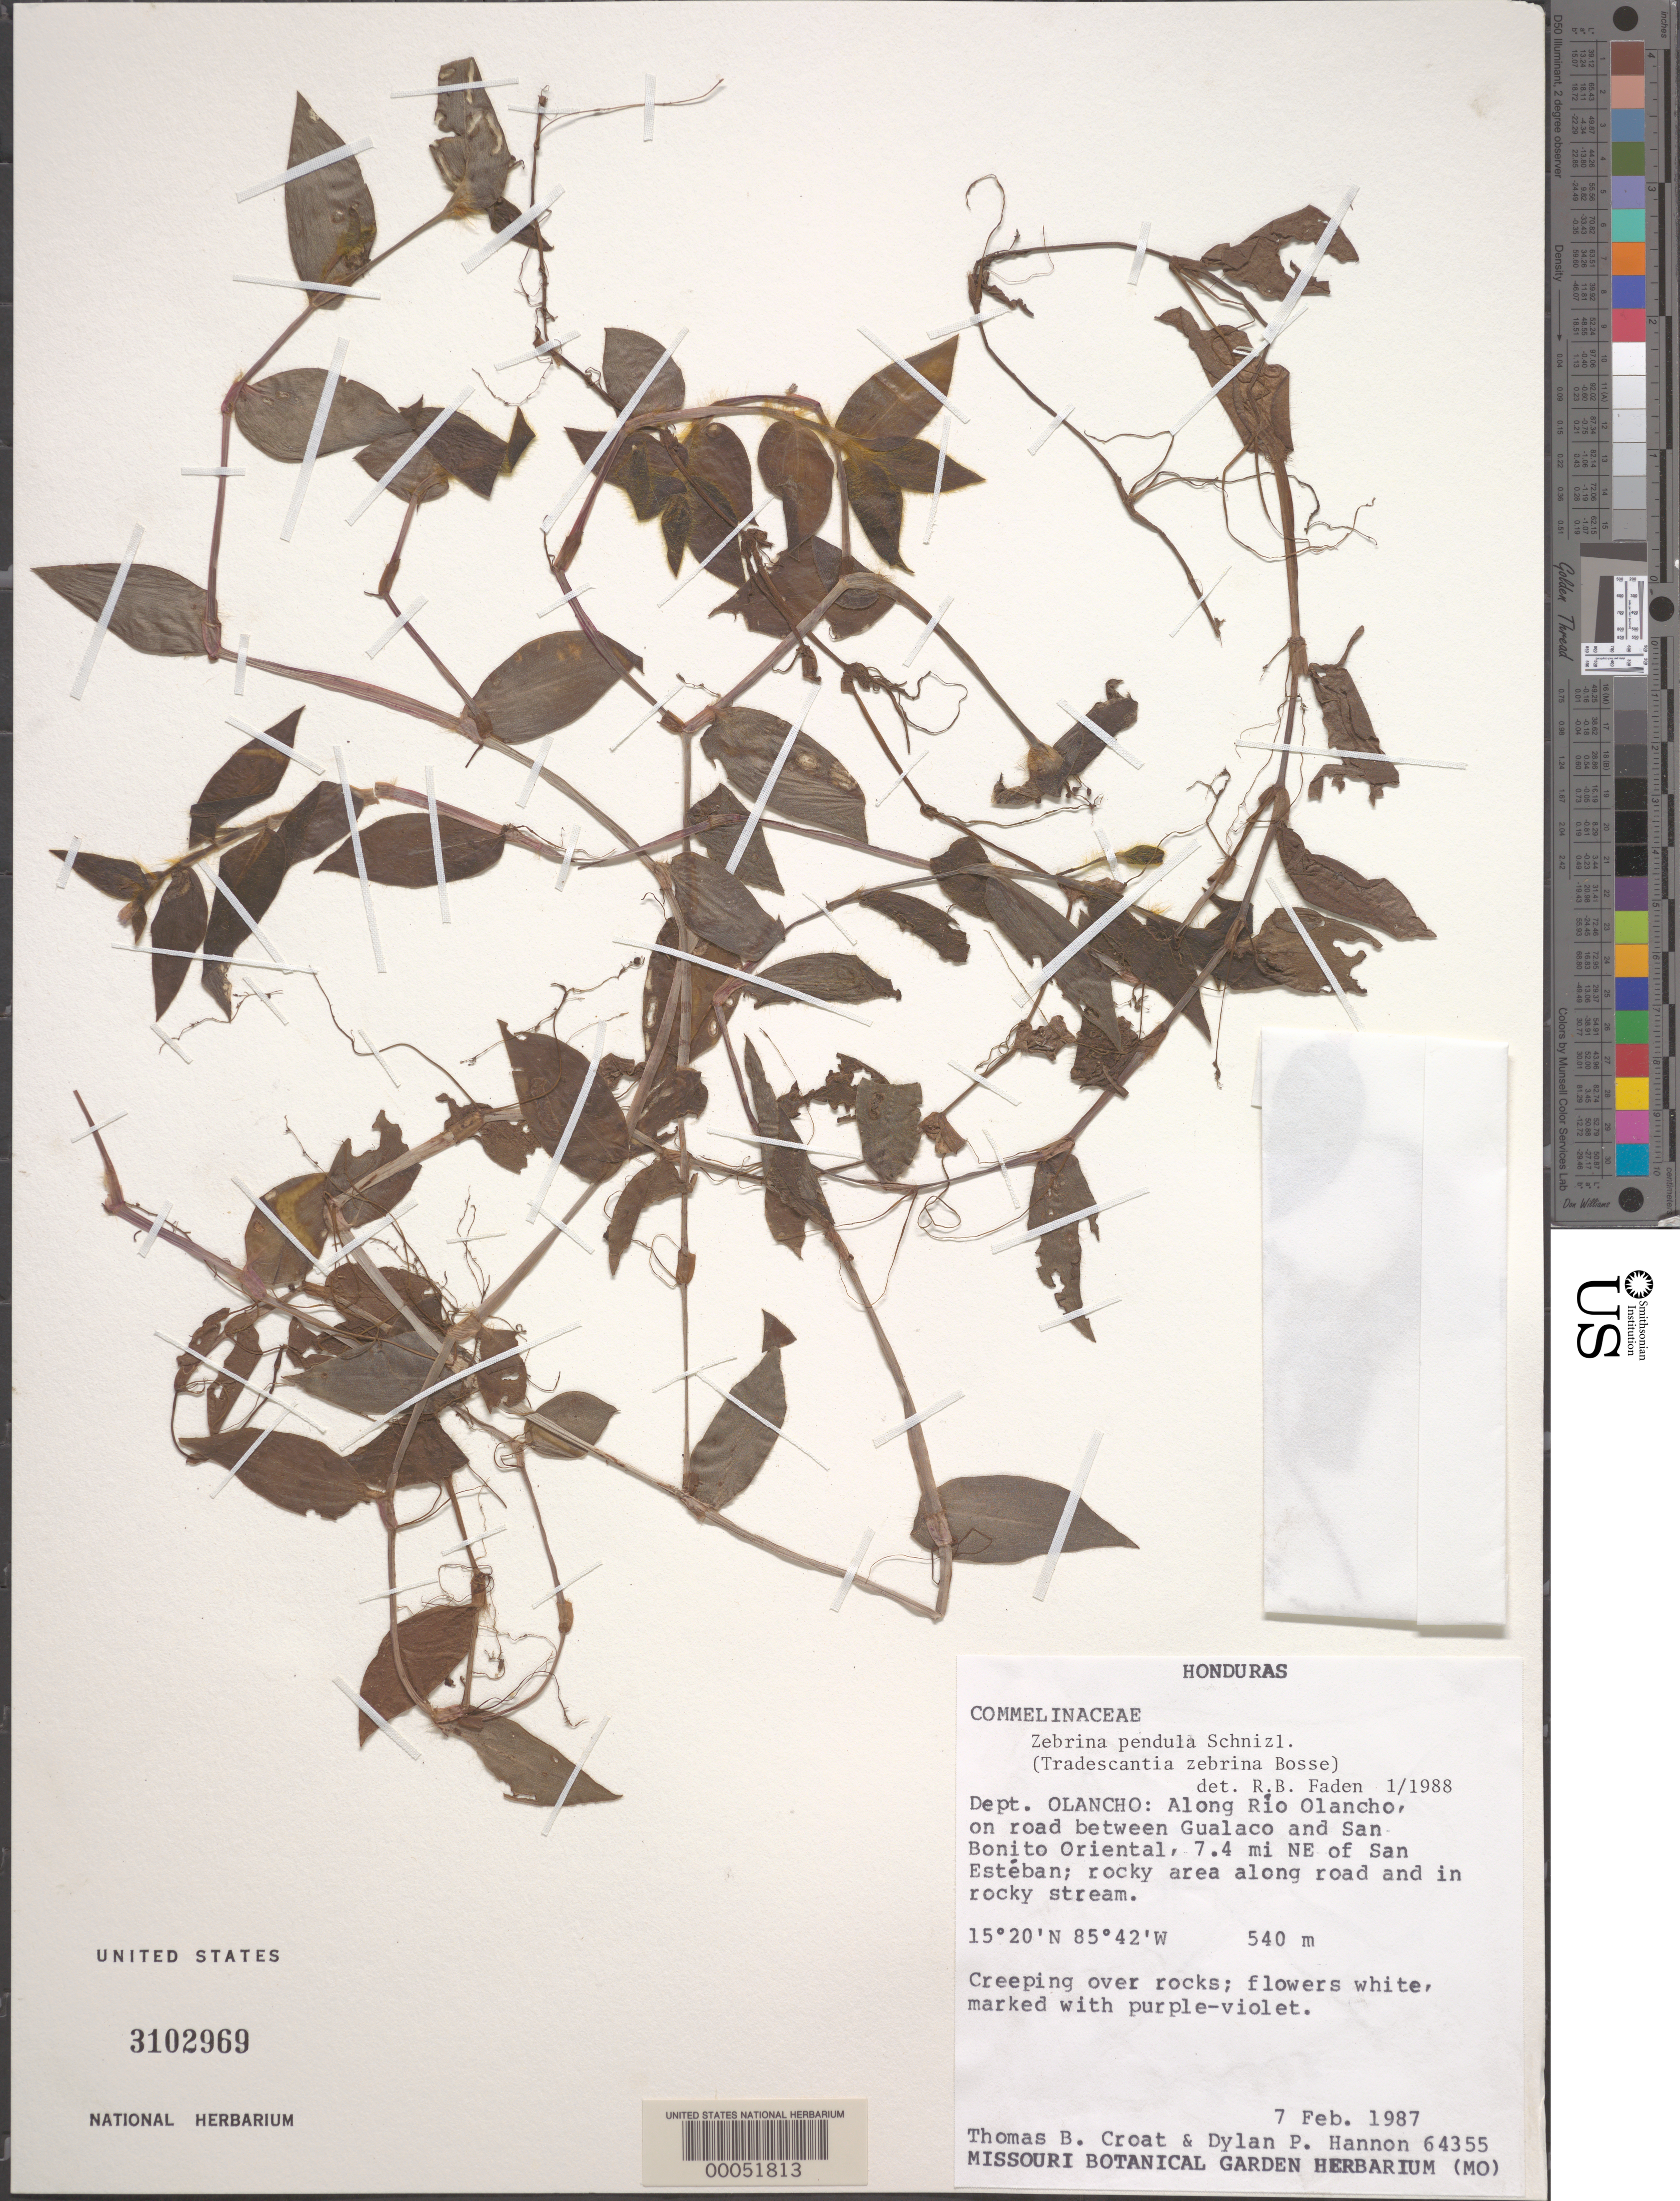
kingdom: Plantae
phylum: Tracheophyta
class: Liliopsida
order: Commelinales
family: Commelinaceae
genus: Tradescantia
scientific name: Tradescantia zebrina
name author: Bosse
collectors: T. B. Croat & D. Hannon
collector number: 64355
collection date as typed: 07 Feb 1987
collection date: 1987-02-07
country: Honduras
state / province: Olancho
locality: Along río Olancho on rd between Gualaco and San Bonito Oriental,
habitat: Rocky area along rd and in rocky stream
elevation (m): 540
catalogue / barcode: US 3102969